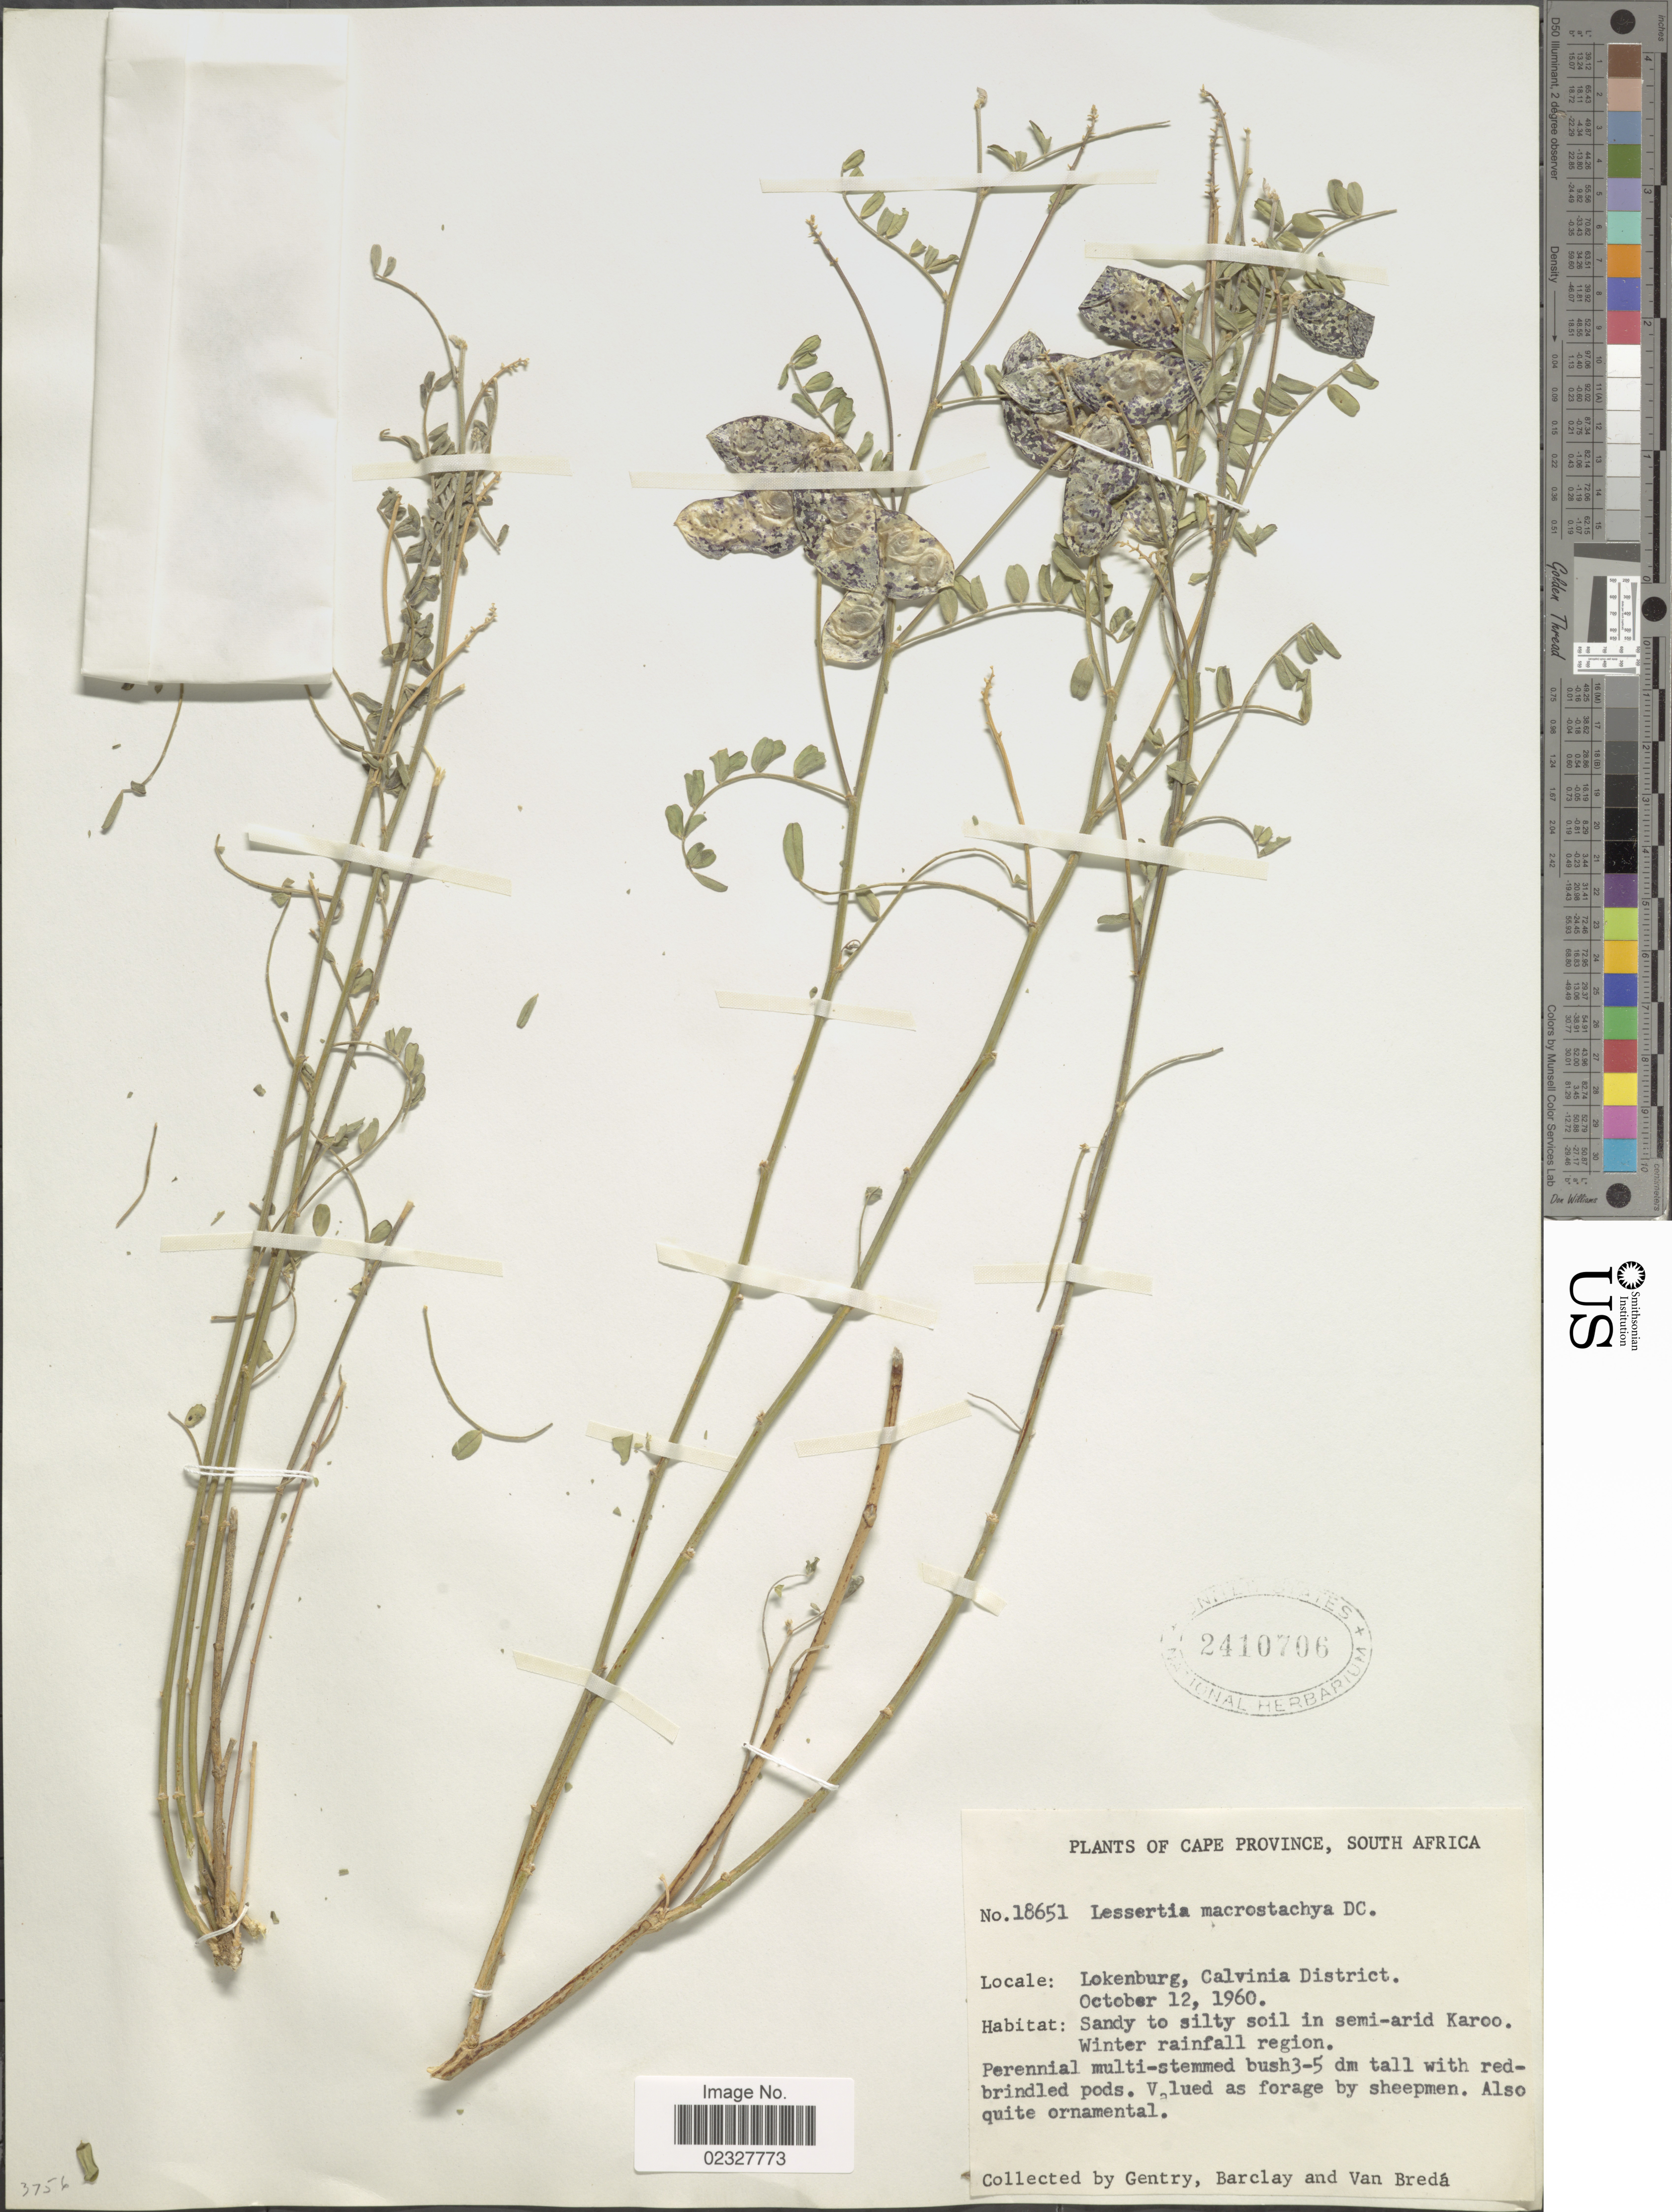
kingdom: Plantae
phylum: Tracheophyta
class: Magnoliopsida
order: Fabales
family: Fabaceae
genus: Lessertia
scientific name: Lessertia macrostachya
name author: DC.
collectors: Gentry, --, -- Barclay & J. Breda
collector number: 18651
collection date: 1960-10-12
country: South Africa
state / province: Northern Cape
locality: Cape Province, South Africa, Lokenburg, Calvinia District.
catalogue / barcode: US 2410706